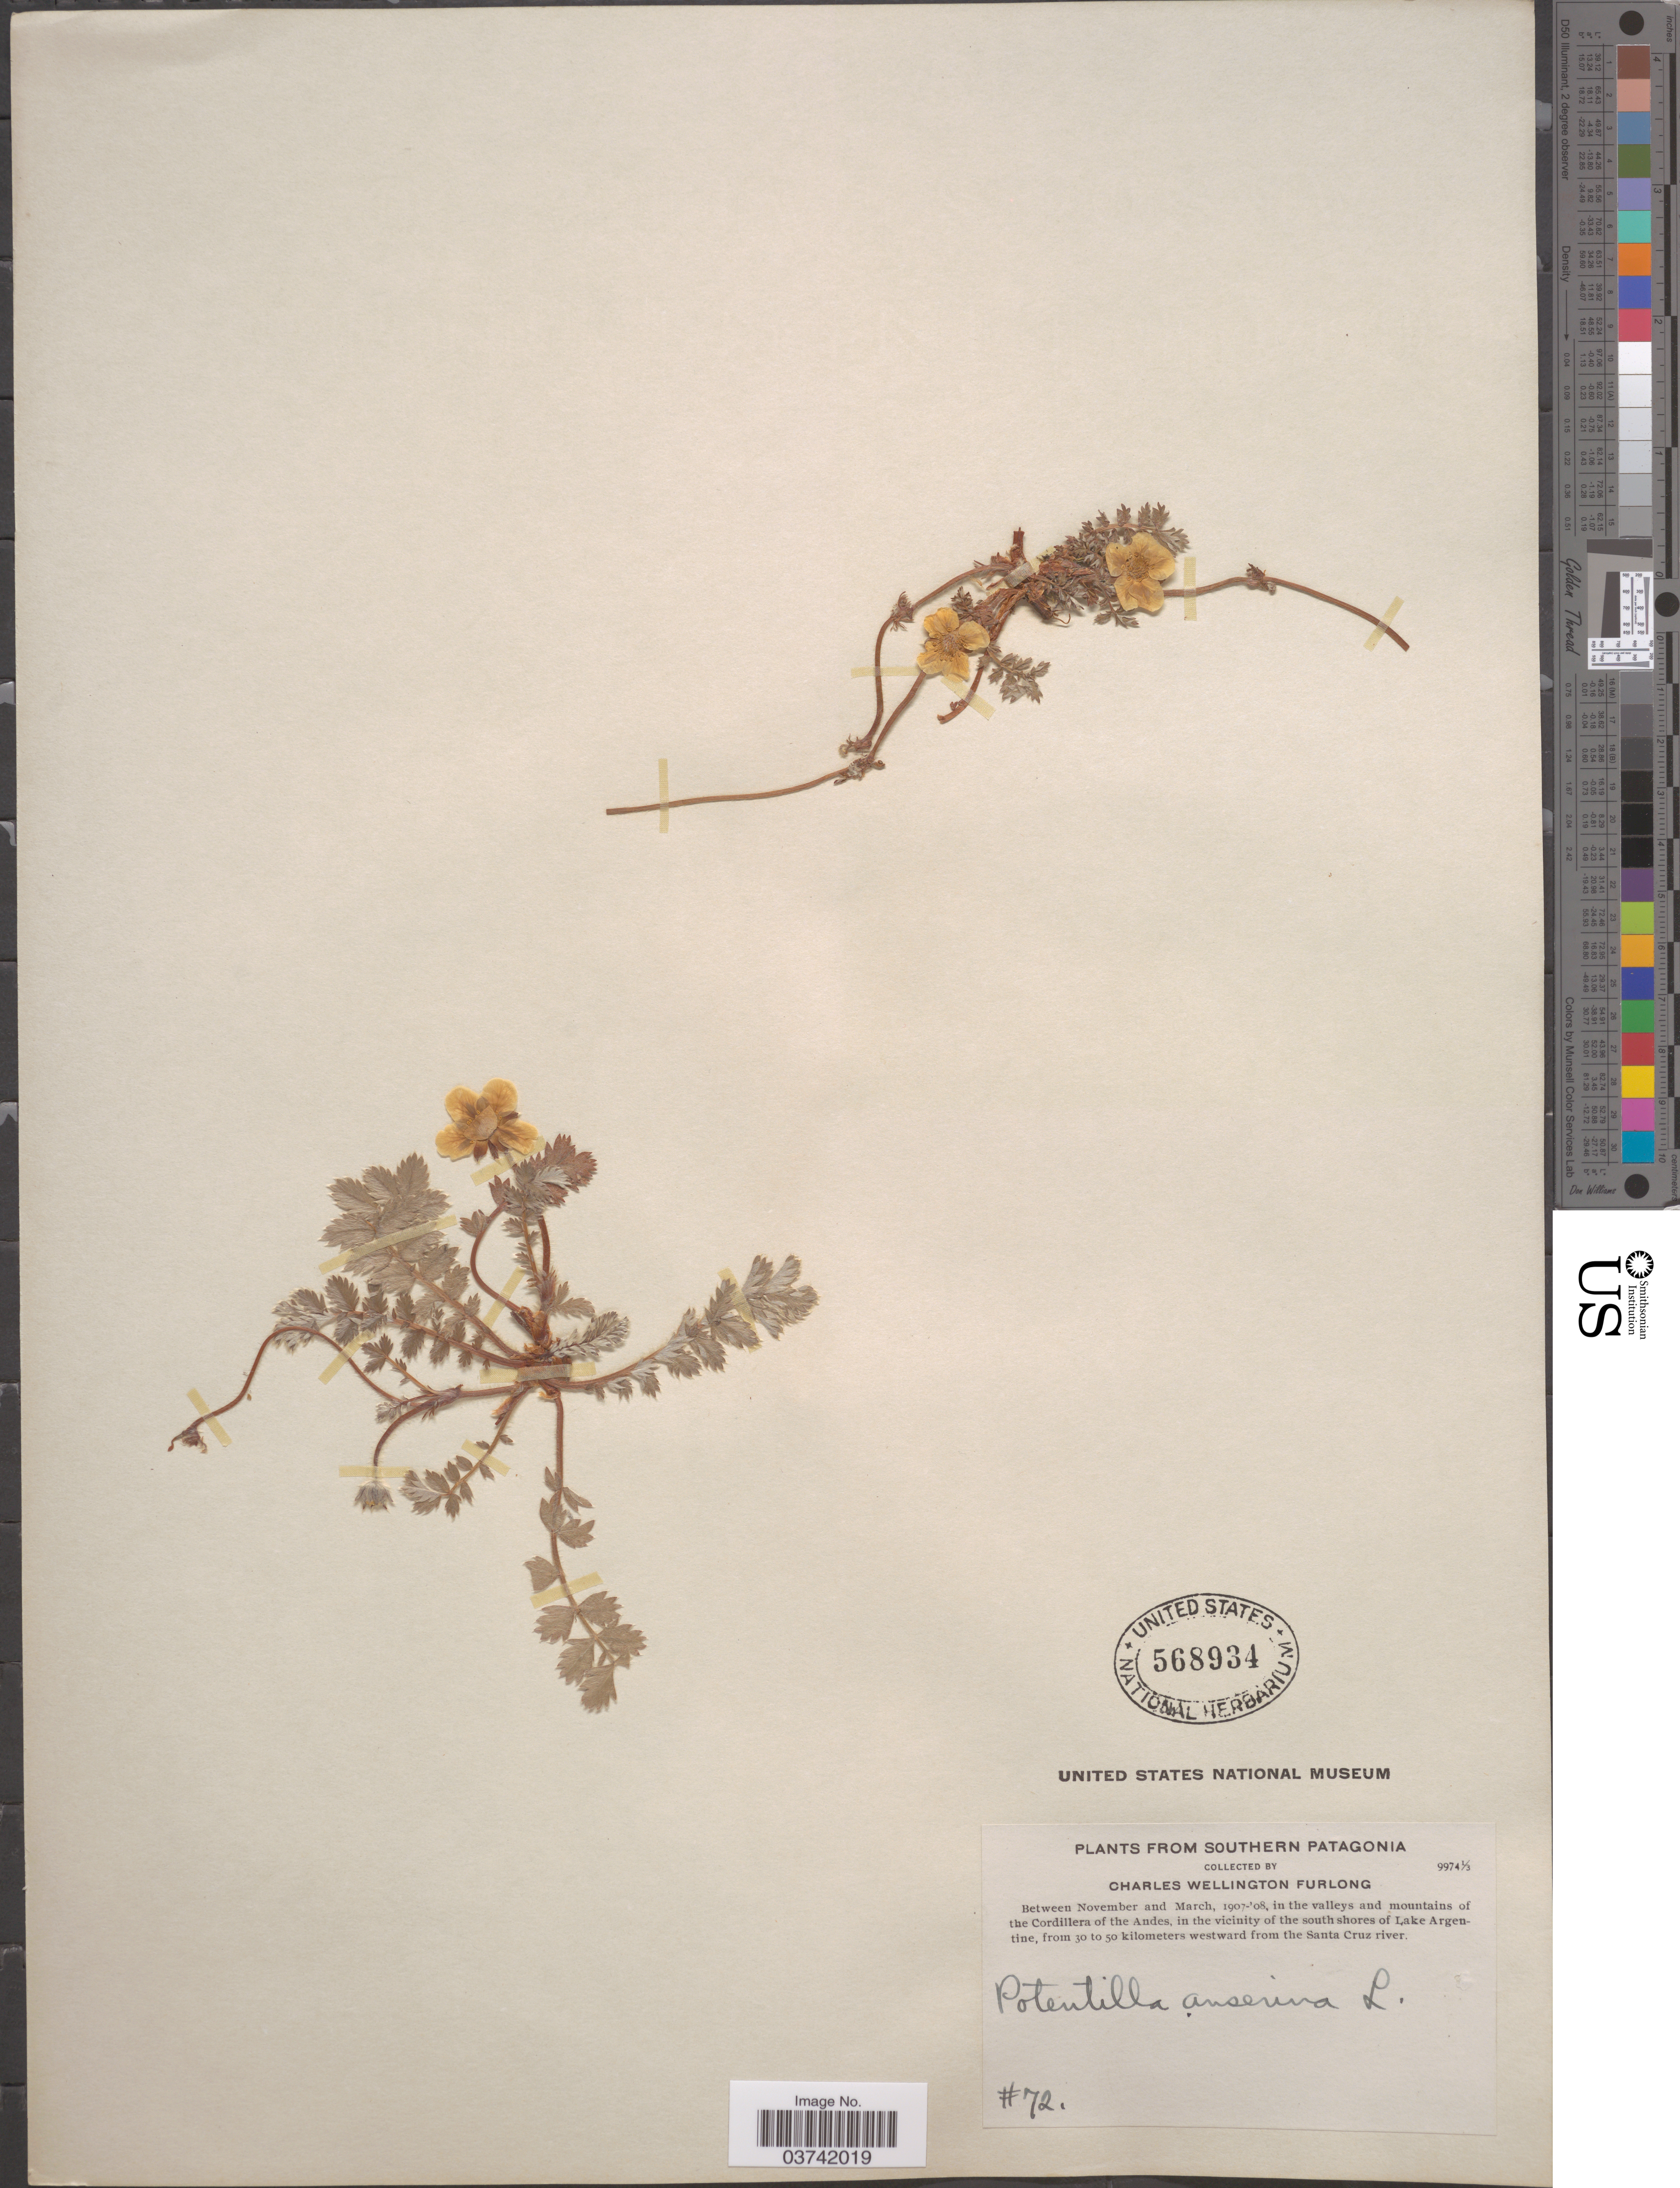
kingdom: Plantae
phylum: Tracheophyta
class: Magnoliopsida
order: Rosales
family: Rosaceae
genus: Potentilla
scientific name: Potentilla anserina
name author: L.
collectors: C. Furlong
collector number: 72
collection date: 1907-11/1908-03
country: Argentina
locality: Southern Patagonia. In the valleys and mountains of the Cordillera of the Andes, in the vicinity of the south shores of Lake Argentine, from 30 to 50 kilometers westward from the Santa Cruz river.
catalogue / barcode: US 568934